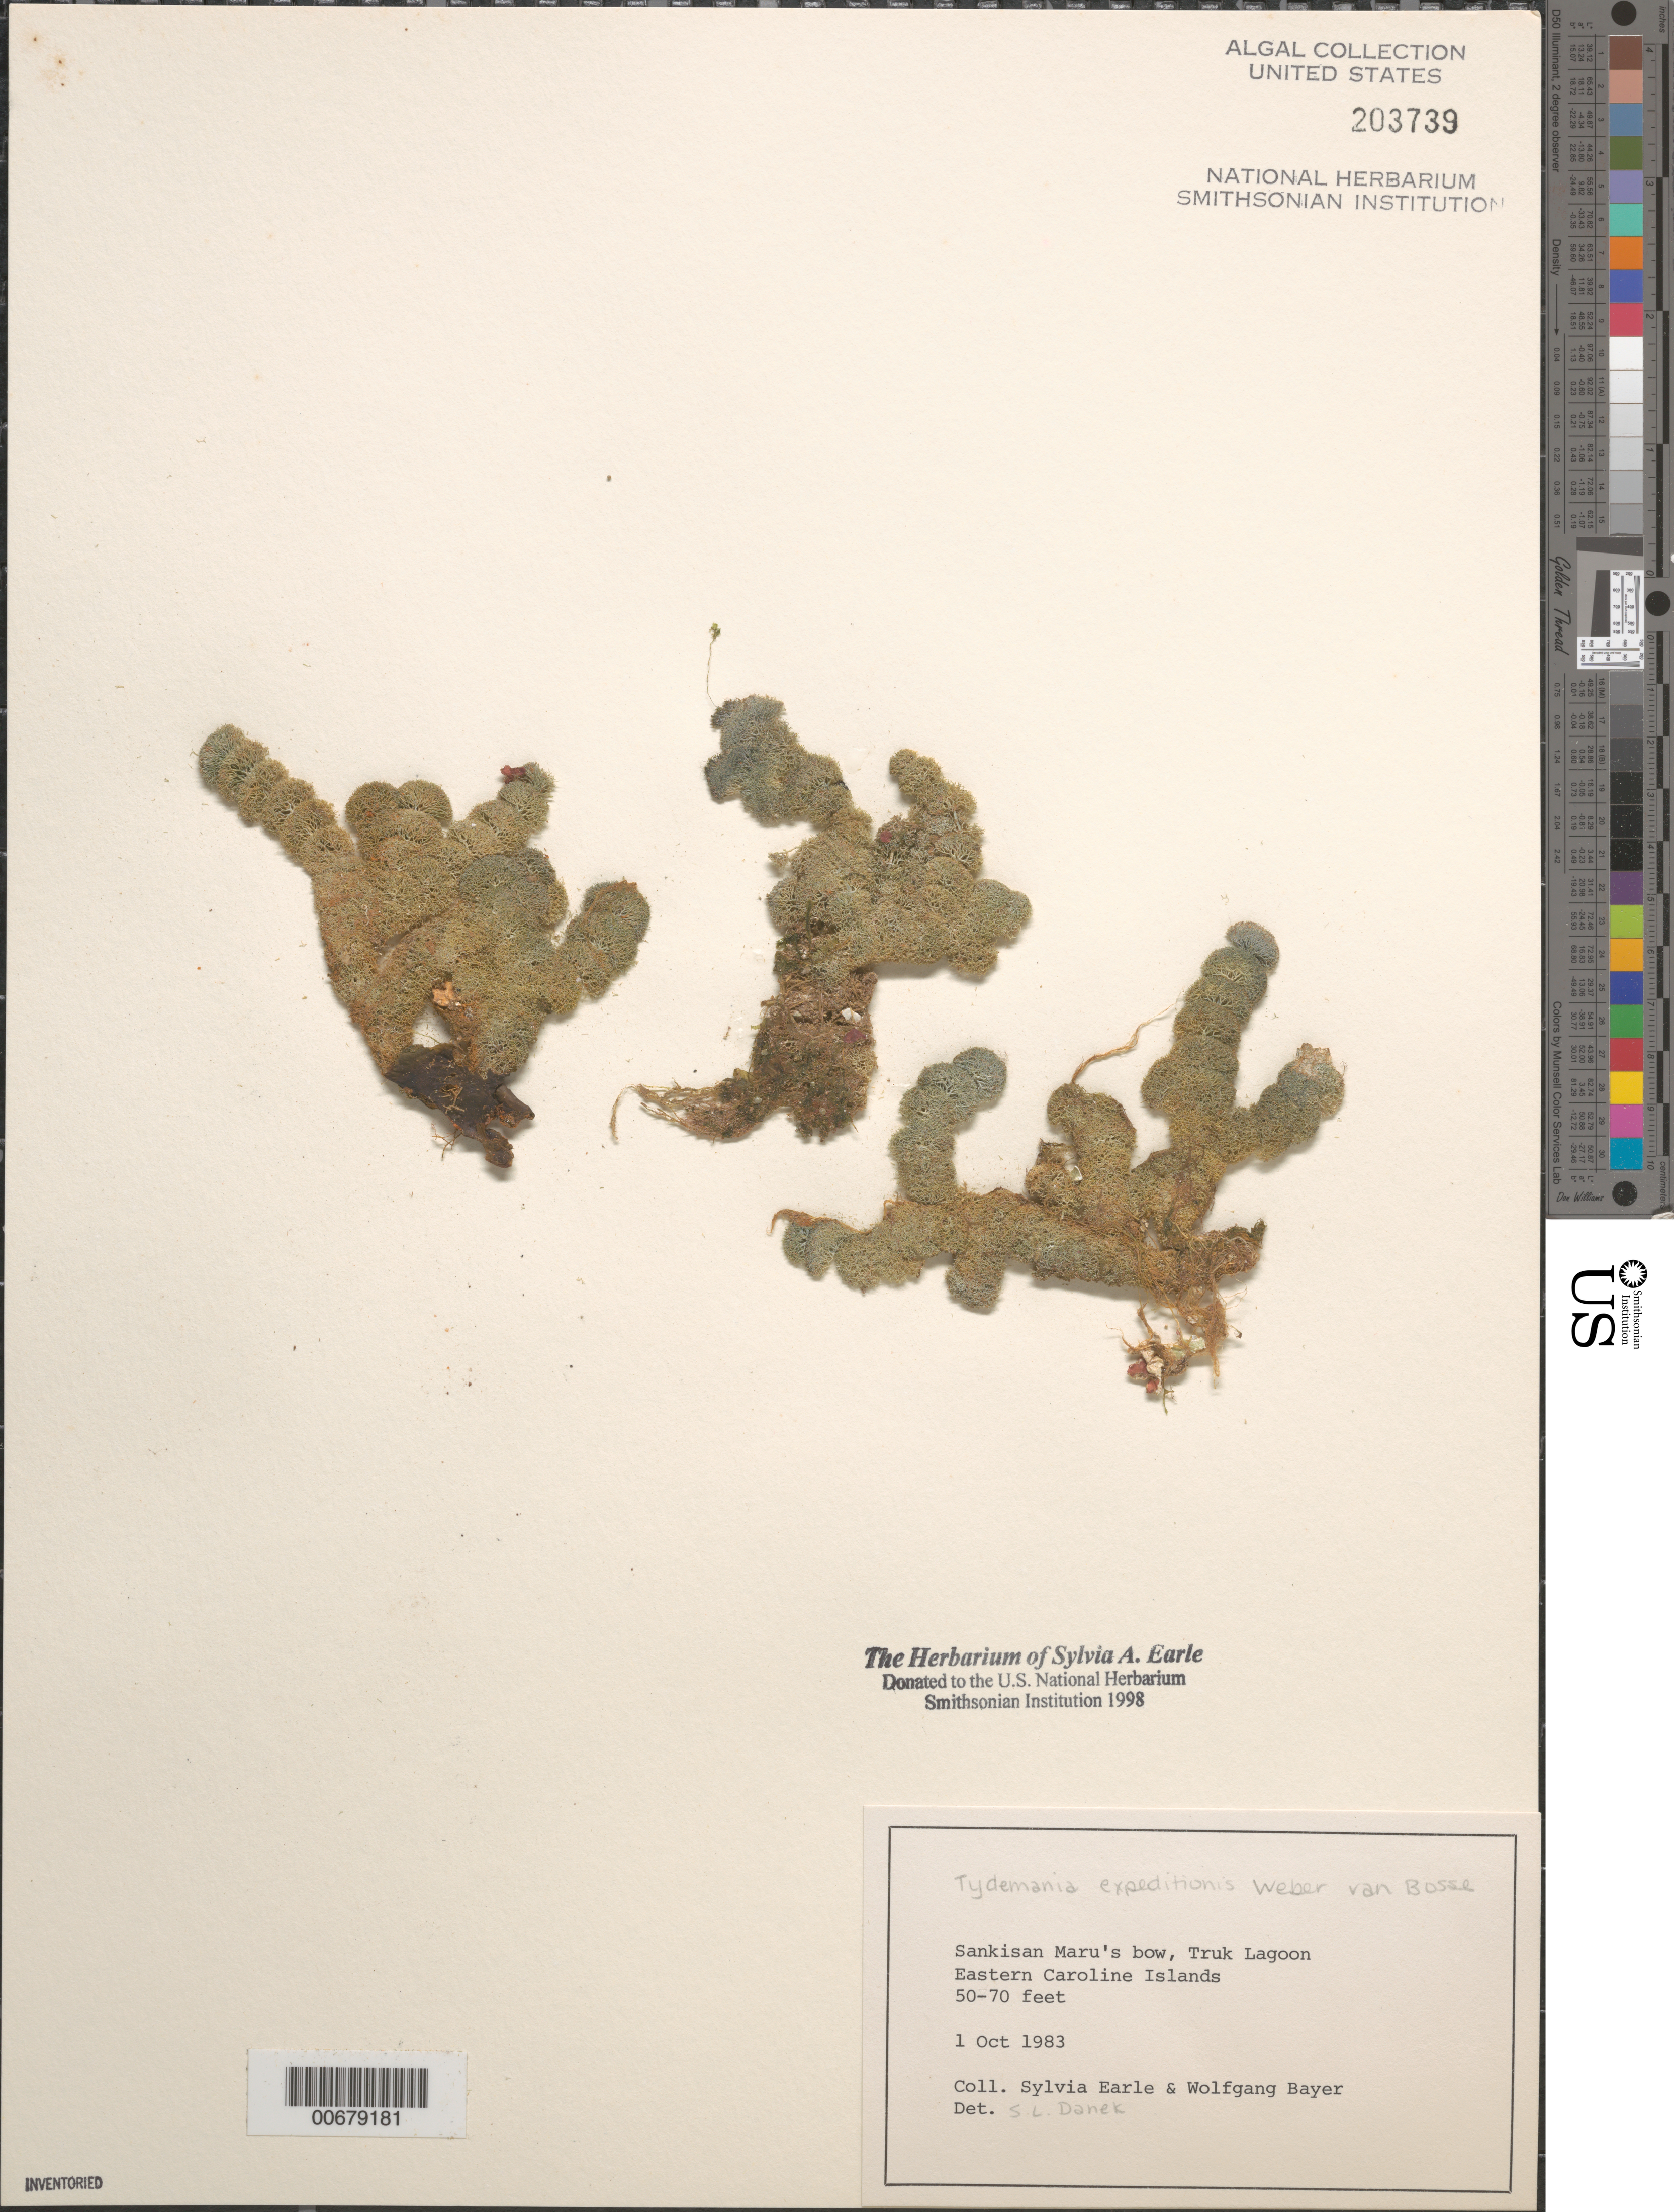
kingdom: Plantae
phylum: Chlorophyta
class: Ulvophyceae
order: Bryopsidales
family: Udoteaceae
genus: Tydemania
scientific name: Tydemania expeditionis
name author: Weber Bosse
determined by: Danek, S. L.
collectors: S. A. Earle & W. Bayer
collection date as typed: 01 Oct 1983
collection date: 1983-10-01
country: Micronesia, Federated States of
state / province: Truk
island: Truk (Chuuk) Is.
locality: Sankisan Maru, Chuuk Lagoon [Truk Lagoon]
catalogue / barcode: US 203739